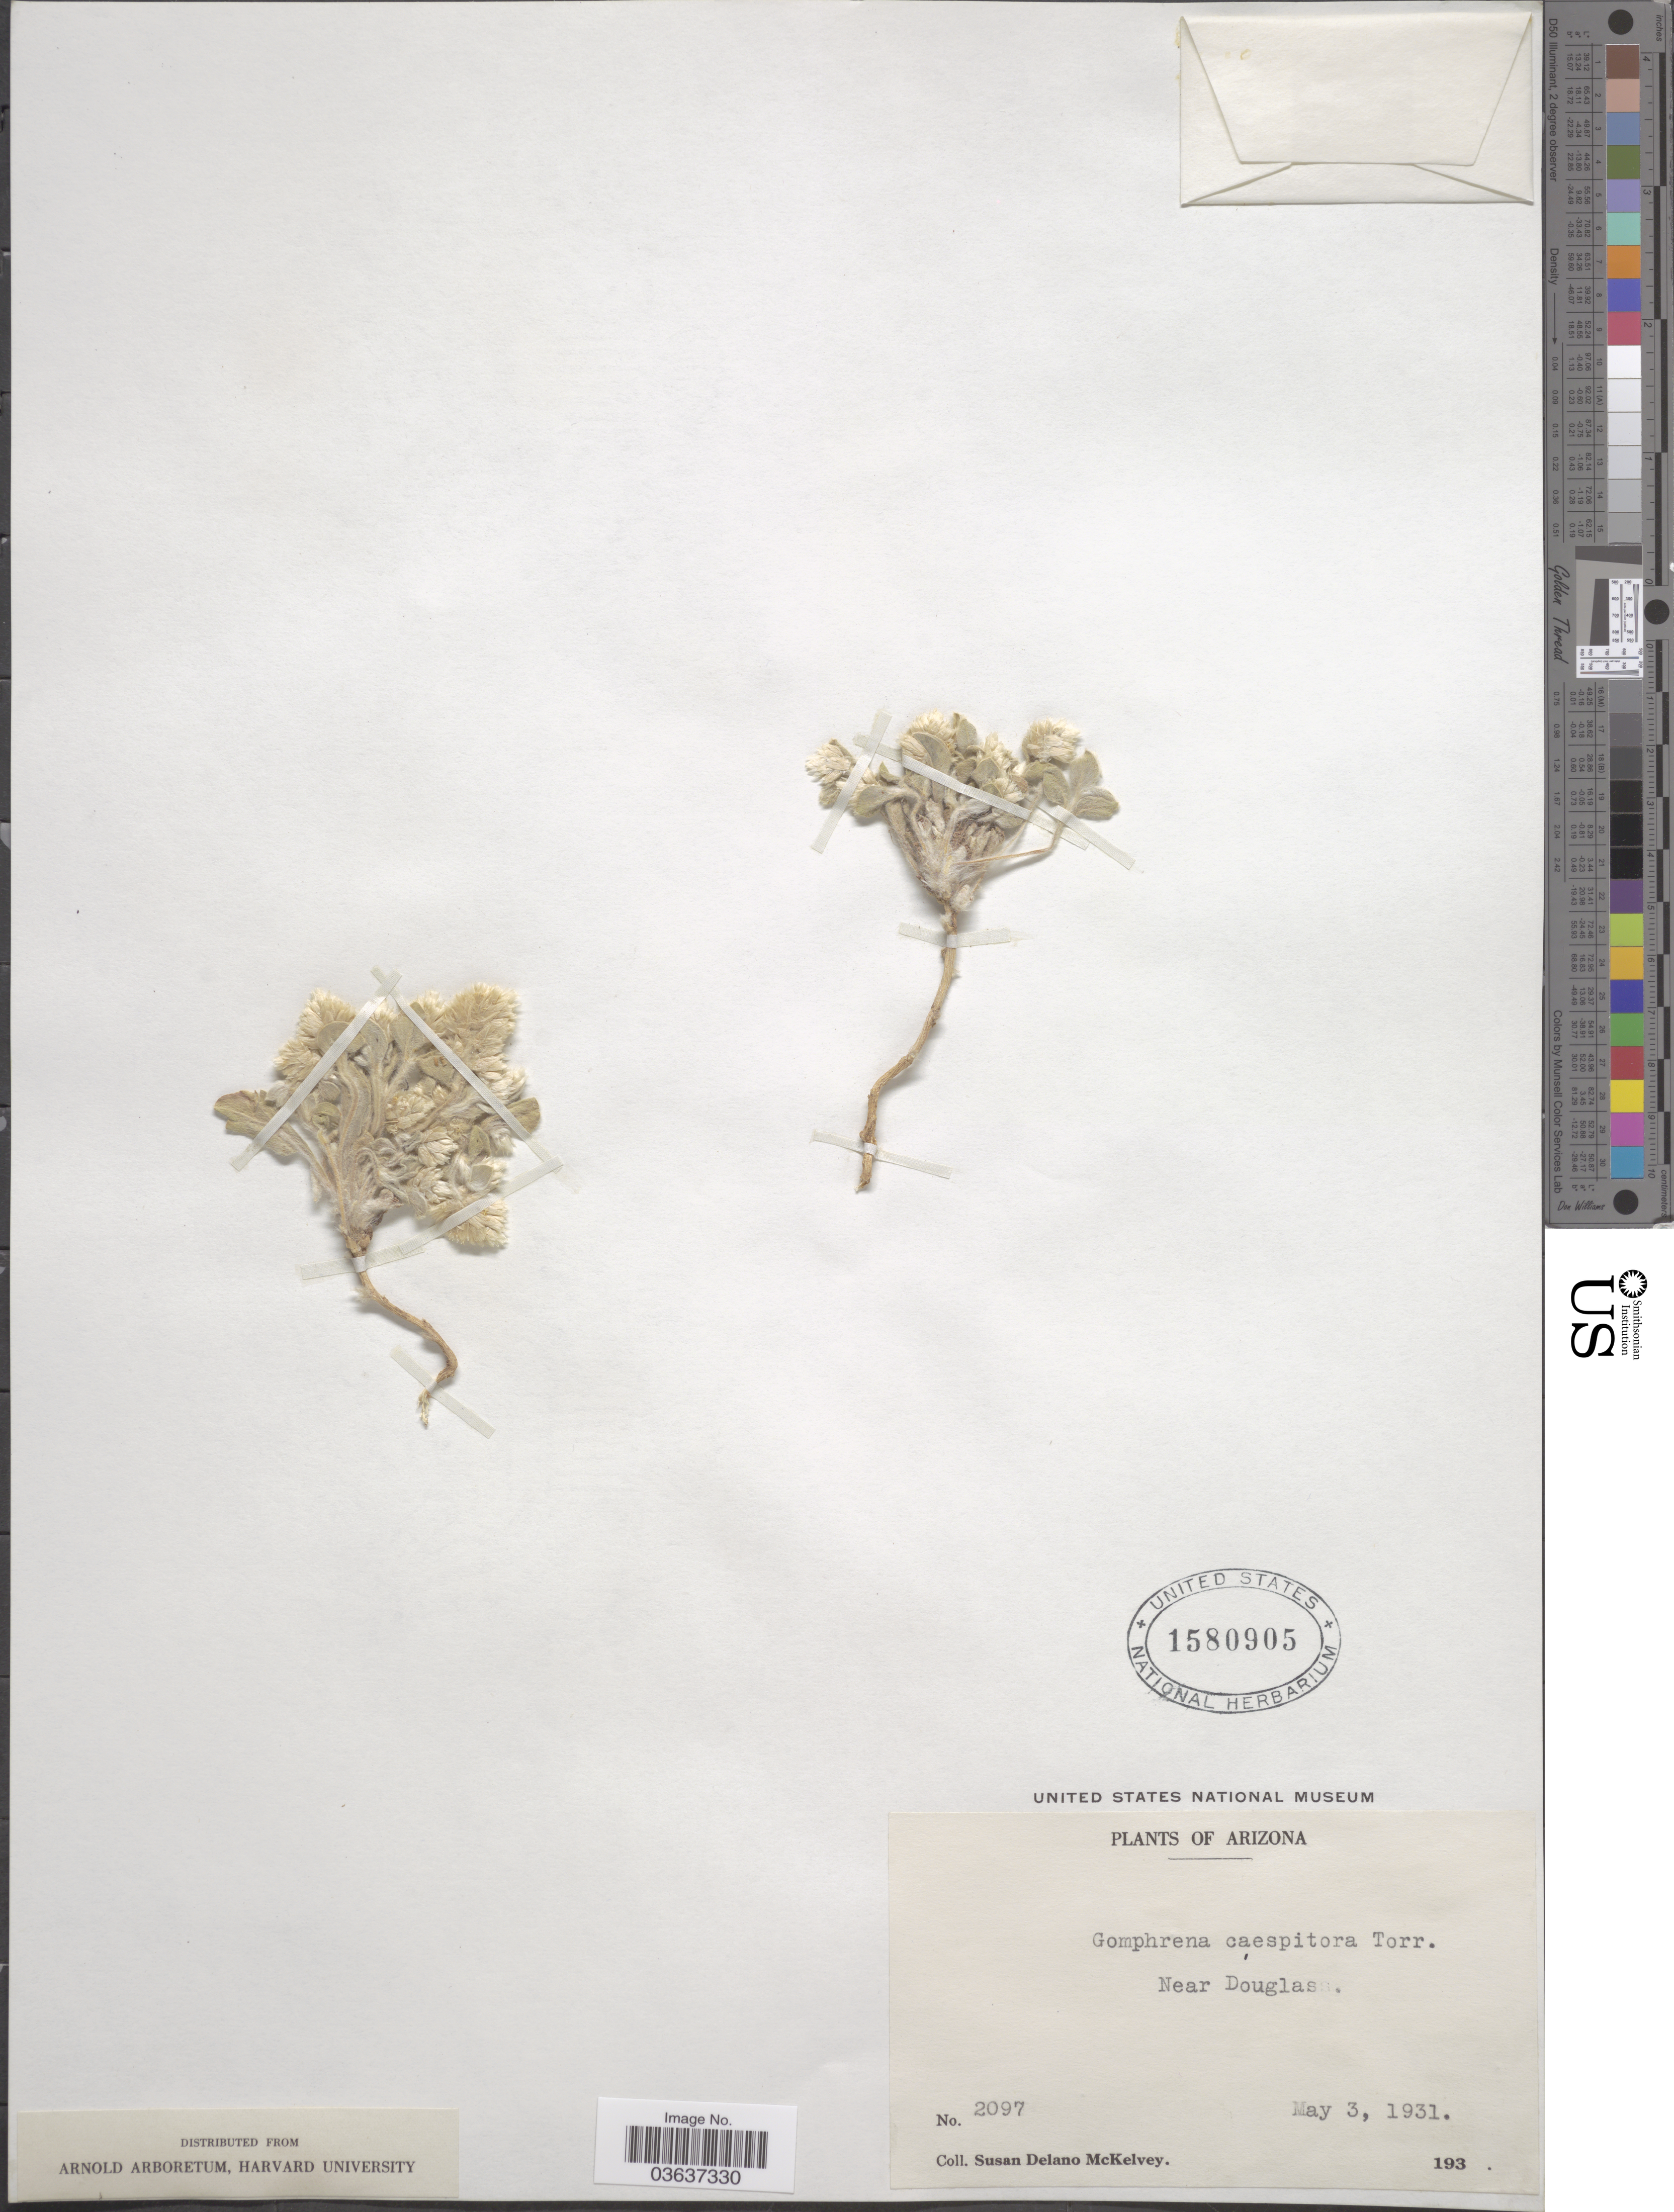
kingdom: Plantae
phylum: Tracheophyta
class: Magnoliopsida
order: Caryophyllales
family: Amaranthaceae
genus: Gomphrena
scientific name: Gomphrena caespitosa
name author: Torr. in Emory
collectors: S. A. McKelvey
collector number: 2097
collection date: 1931-05-03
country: United States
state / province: Arizona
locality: Near Douglas.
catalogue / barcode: US 1580905